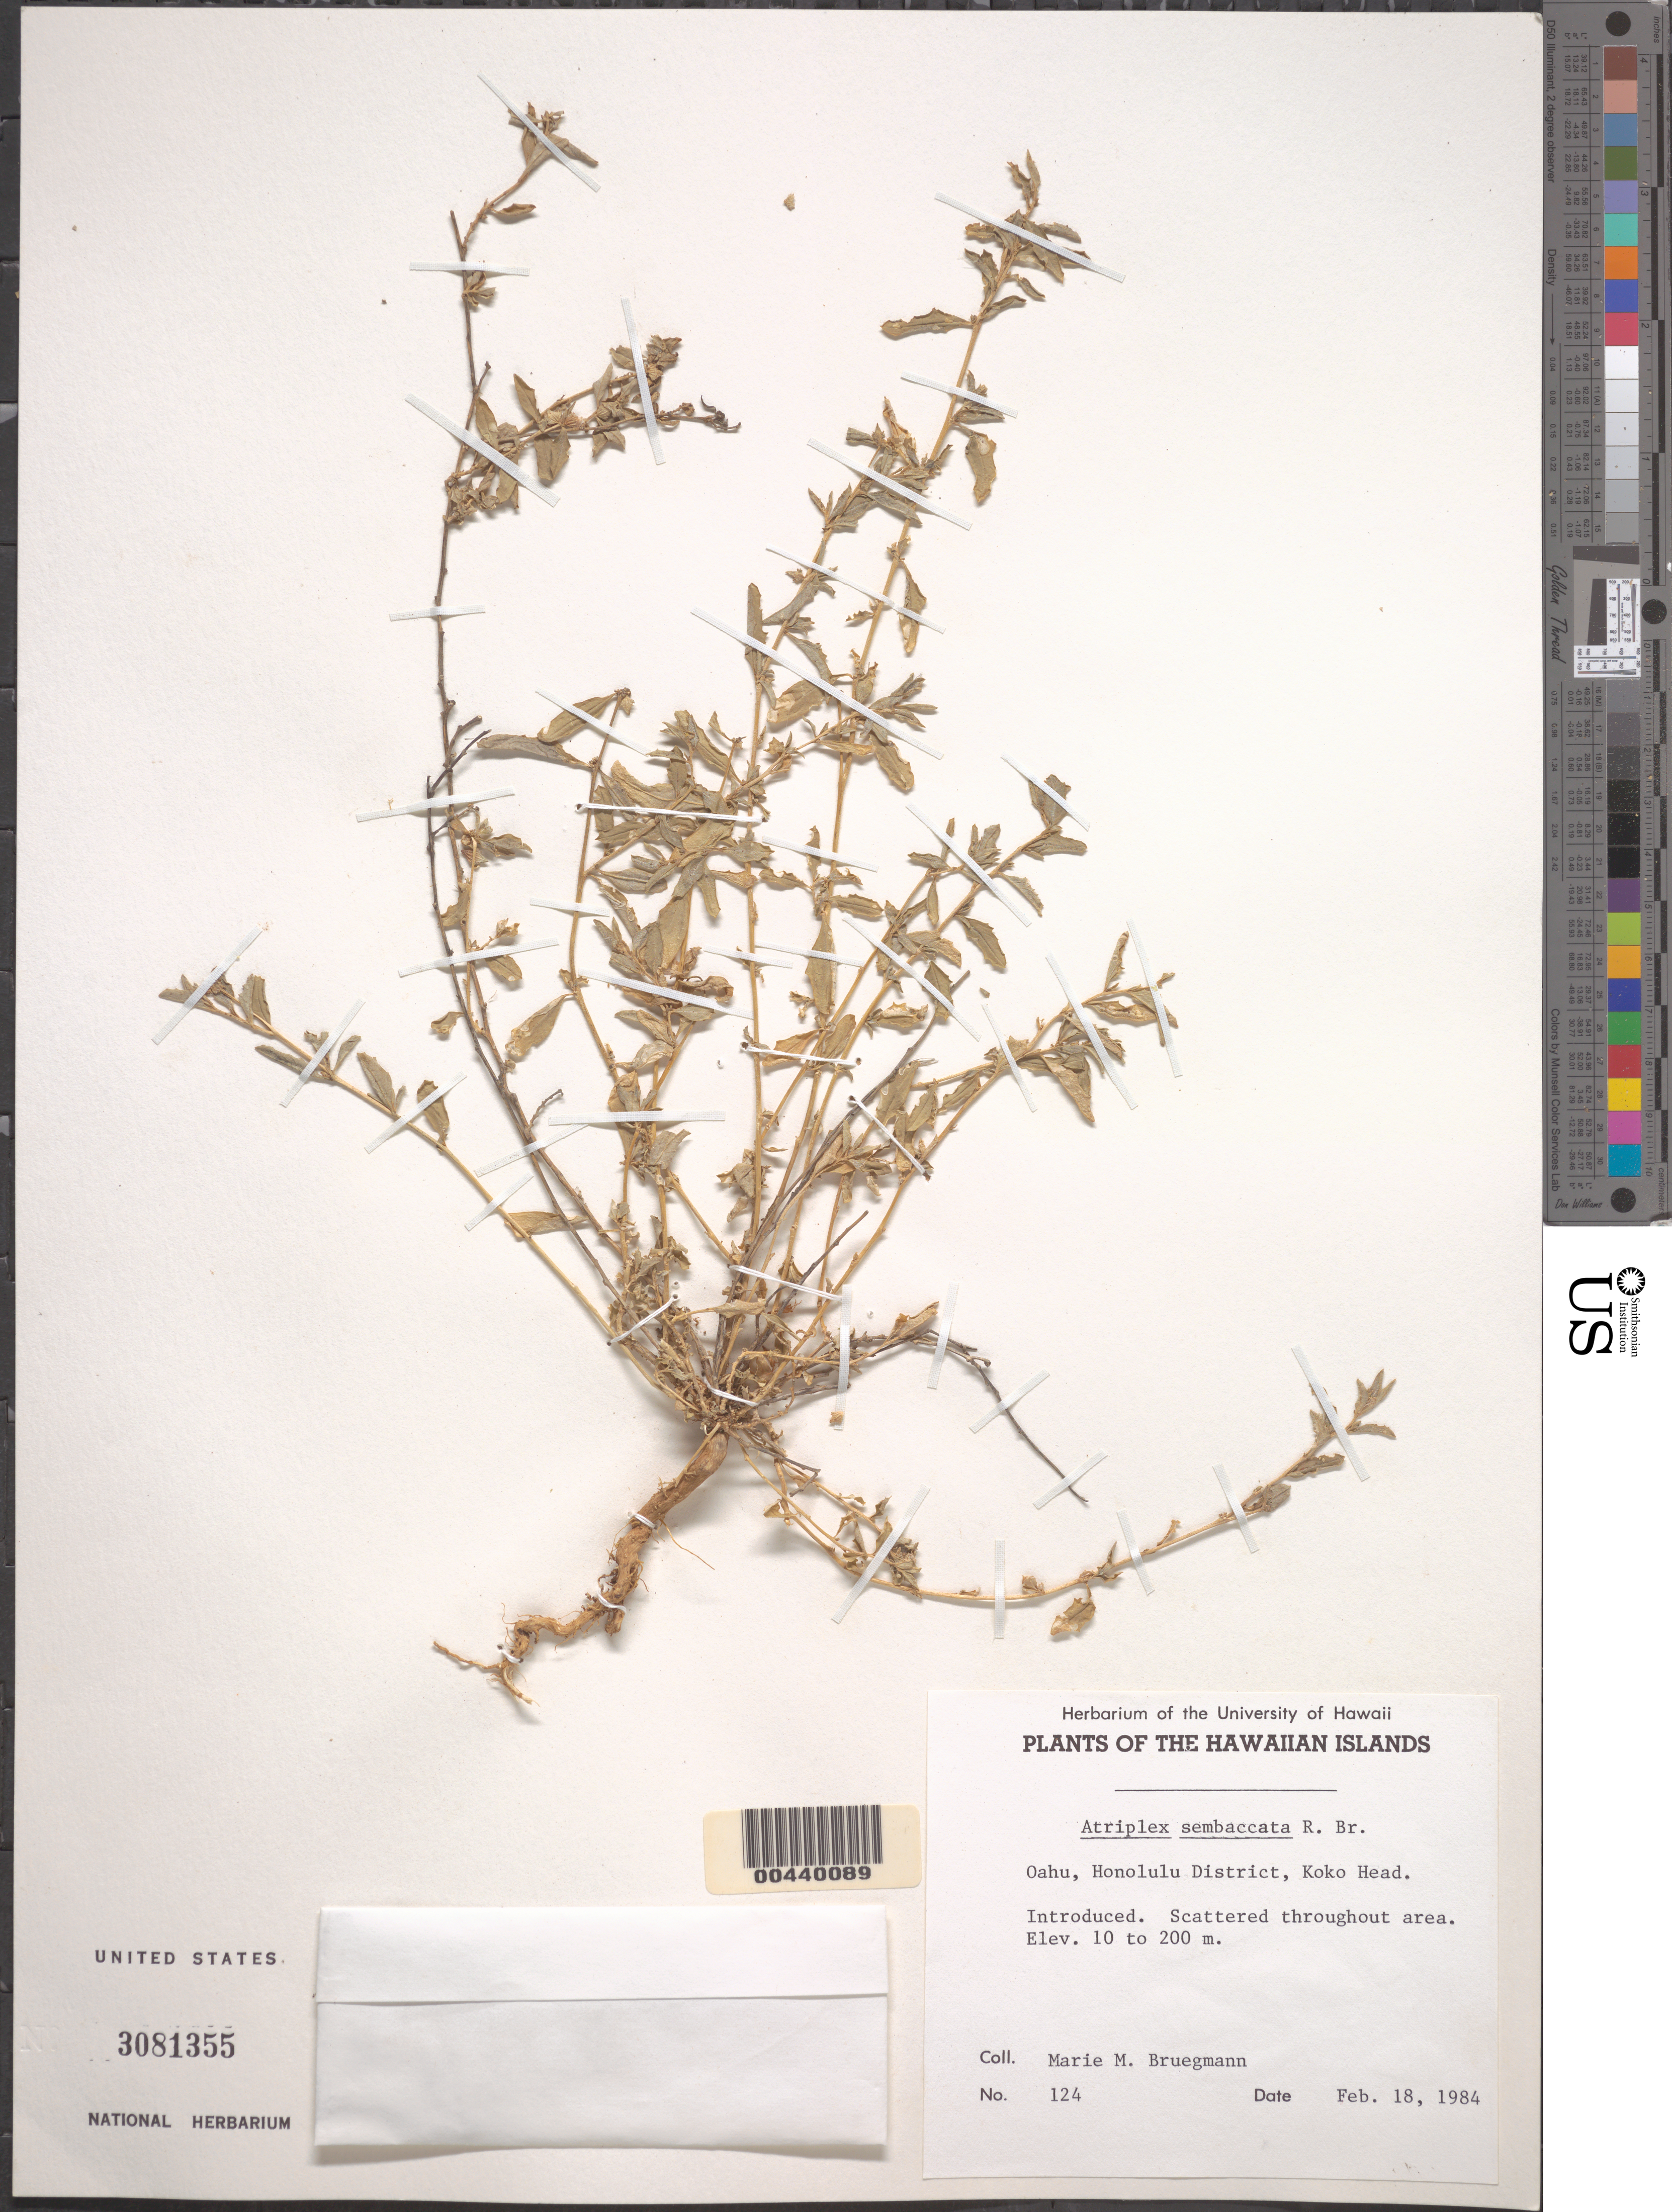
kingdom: Plantae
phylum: Tracheophyta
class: Magnoliopsida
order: Caryophyllales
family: Amaranthaceae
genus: Atriplex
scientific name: Atriplex semibaccata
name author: R. Br.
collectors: M. Bruegmann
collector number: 124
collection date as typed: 18 Feb 1984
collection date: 1984-02-18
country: United States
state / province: Hawaii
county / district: Honolulu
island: Oahu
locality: Honolulu District, Koko Head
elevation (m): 10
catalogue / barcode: US 3081355